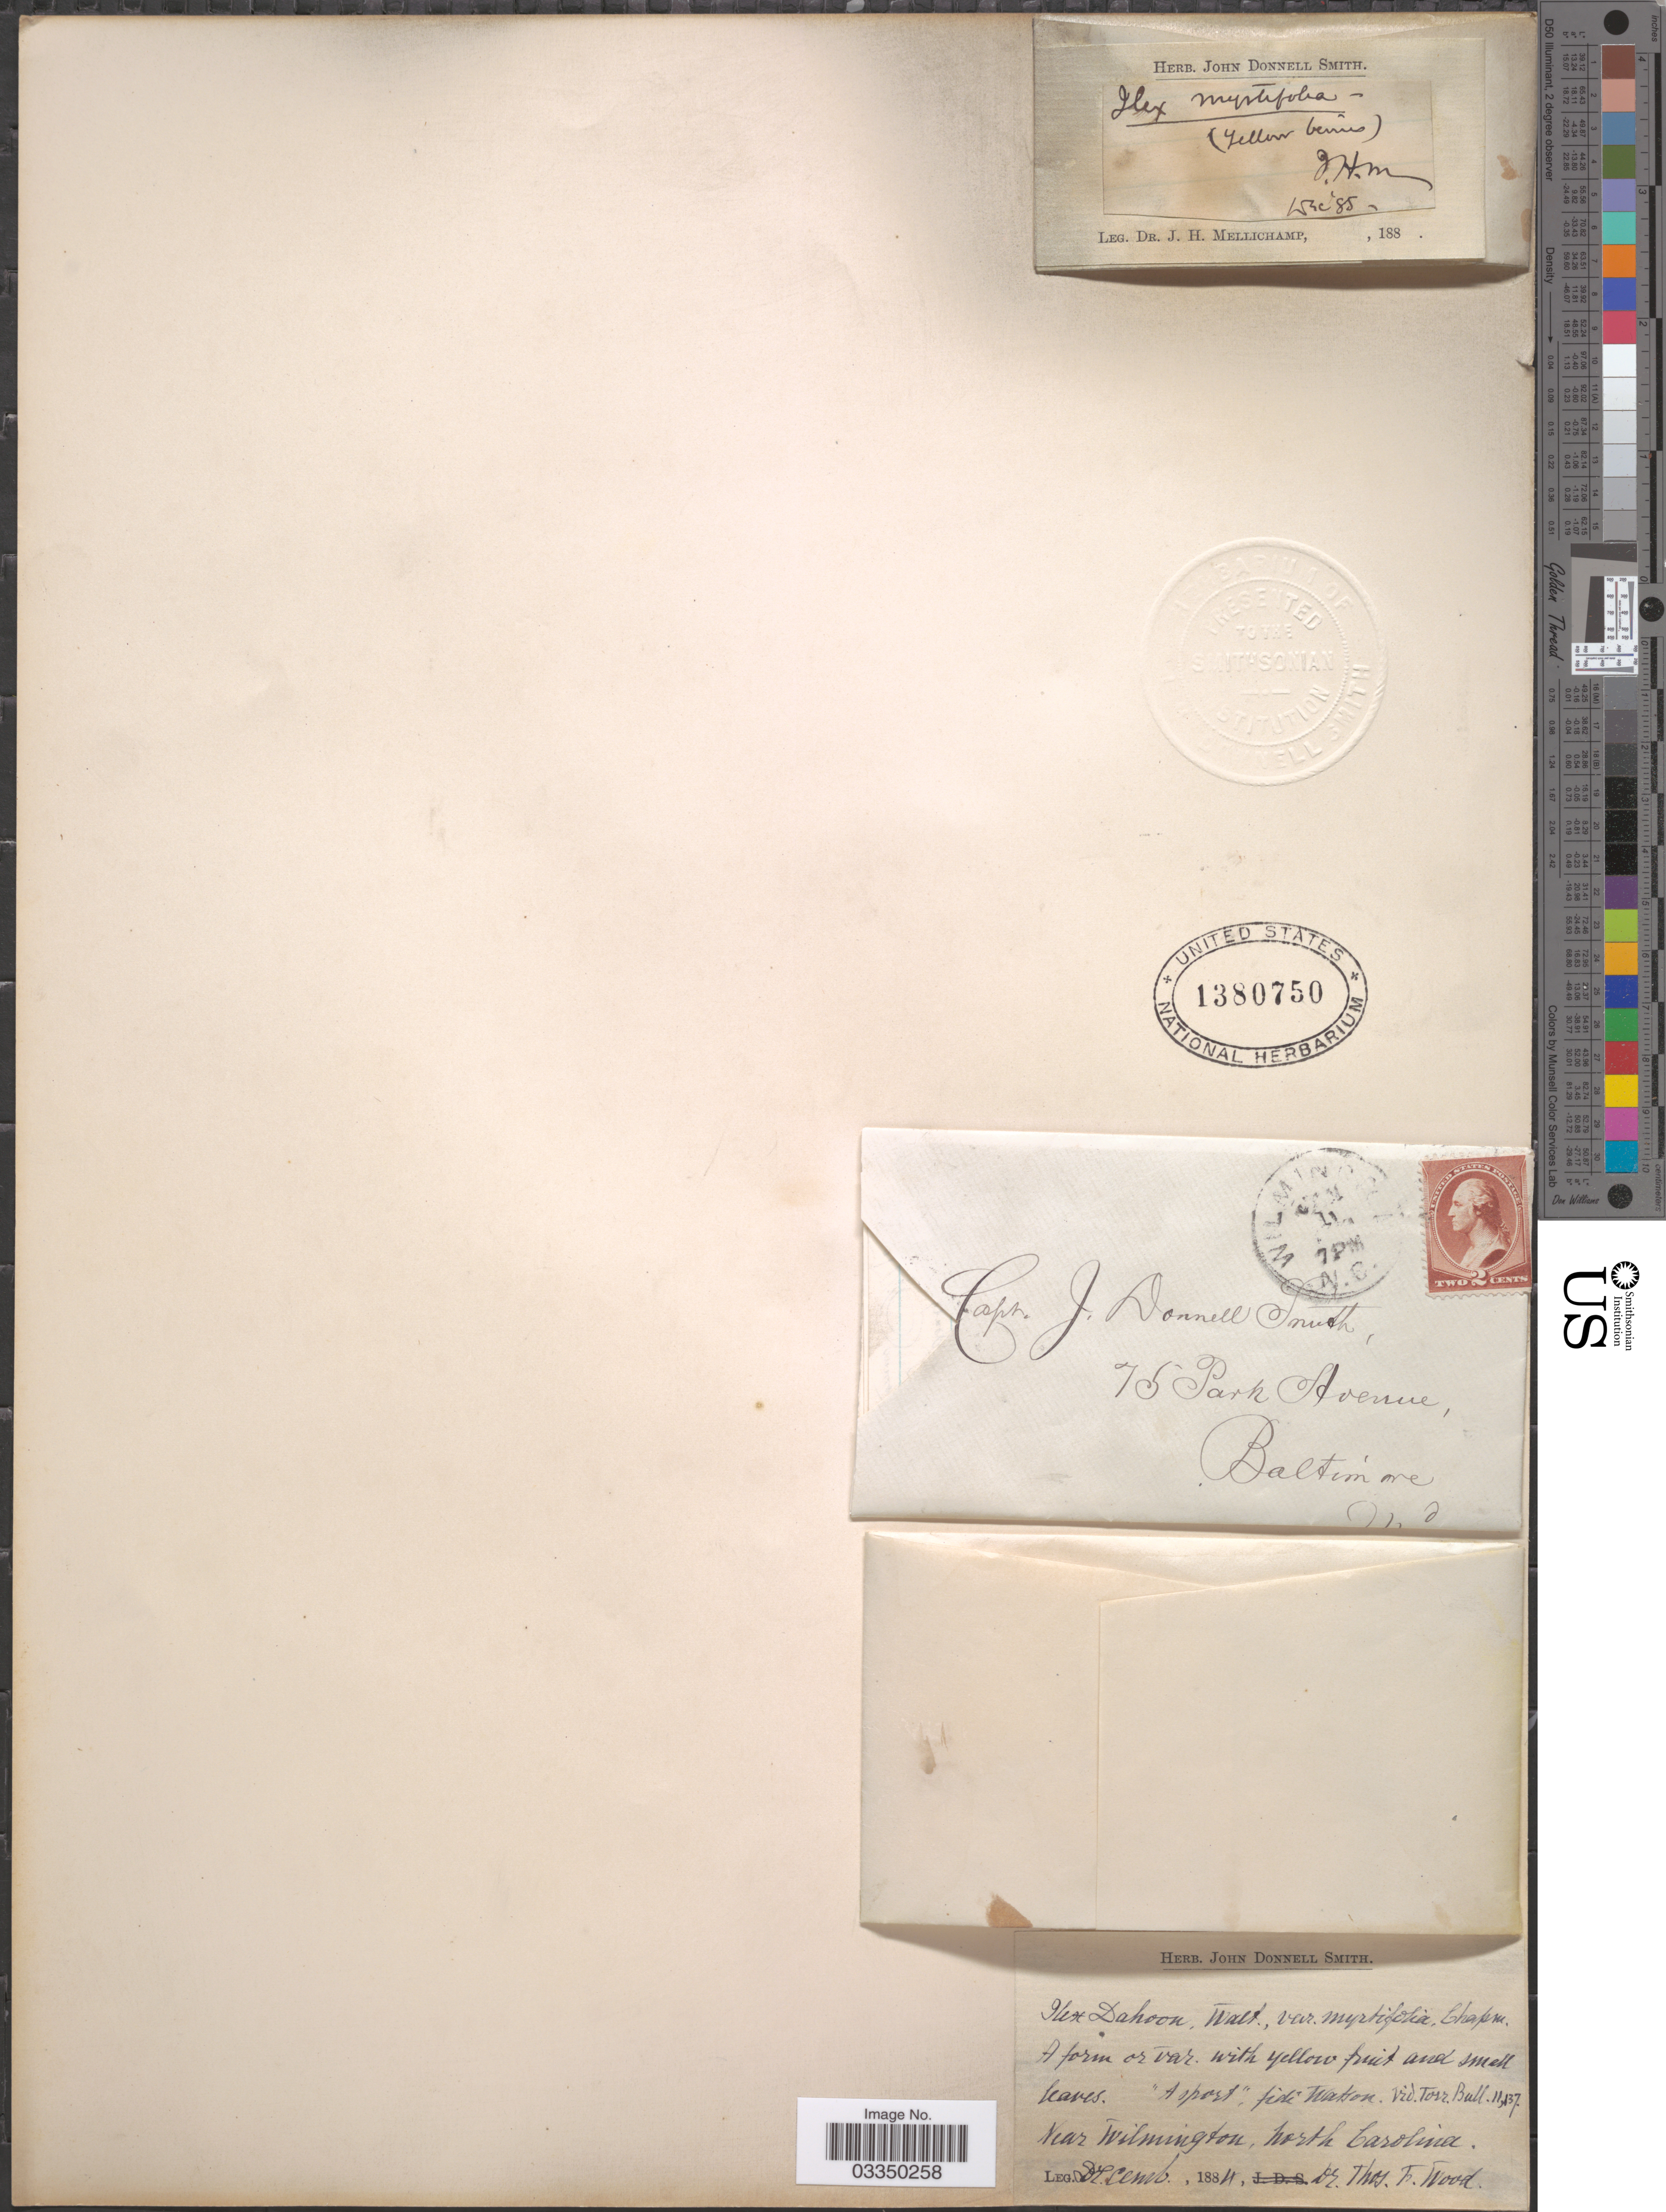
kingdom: Plantae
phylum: Tracheophyta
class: Magnoliopsida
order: Aquifoliales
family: Aquifoliaceae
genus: Ilex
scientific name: Ilex myrtifolia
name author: Walter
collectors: J. H. Mellichamp & T. F. Wood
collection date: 1884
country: United States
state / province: North Carolina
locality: Near Wilmington.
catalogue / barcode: US 1380750